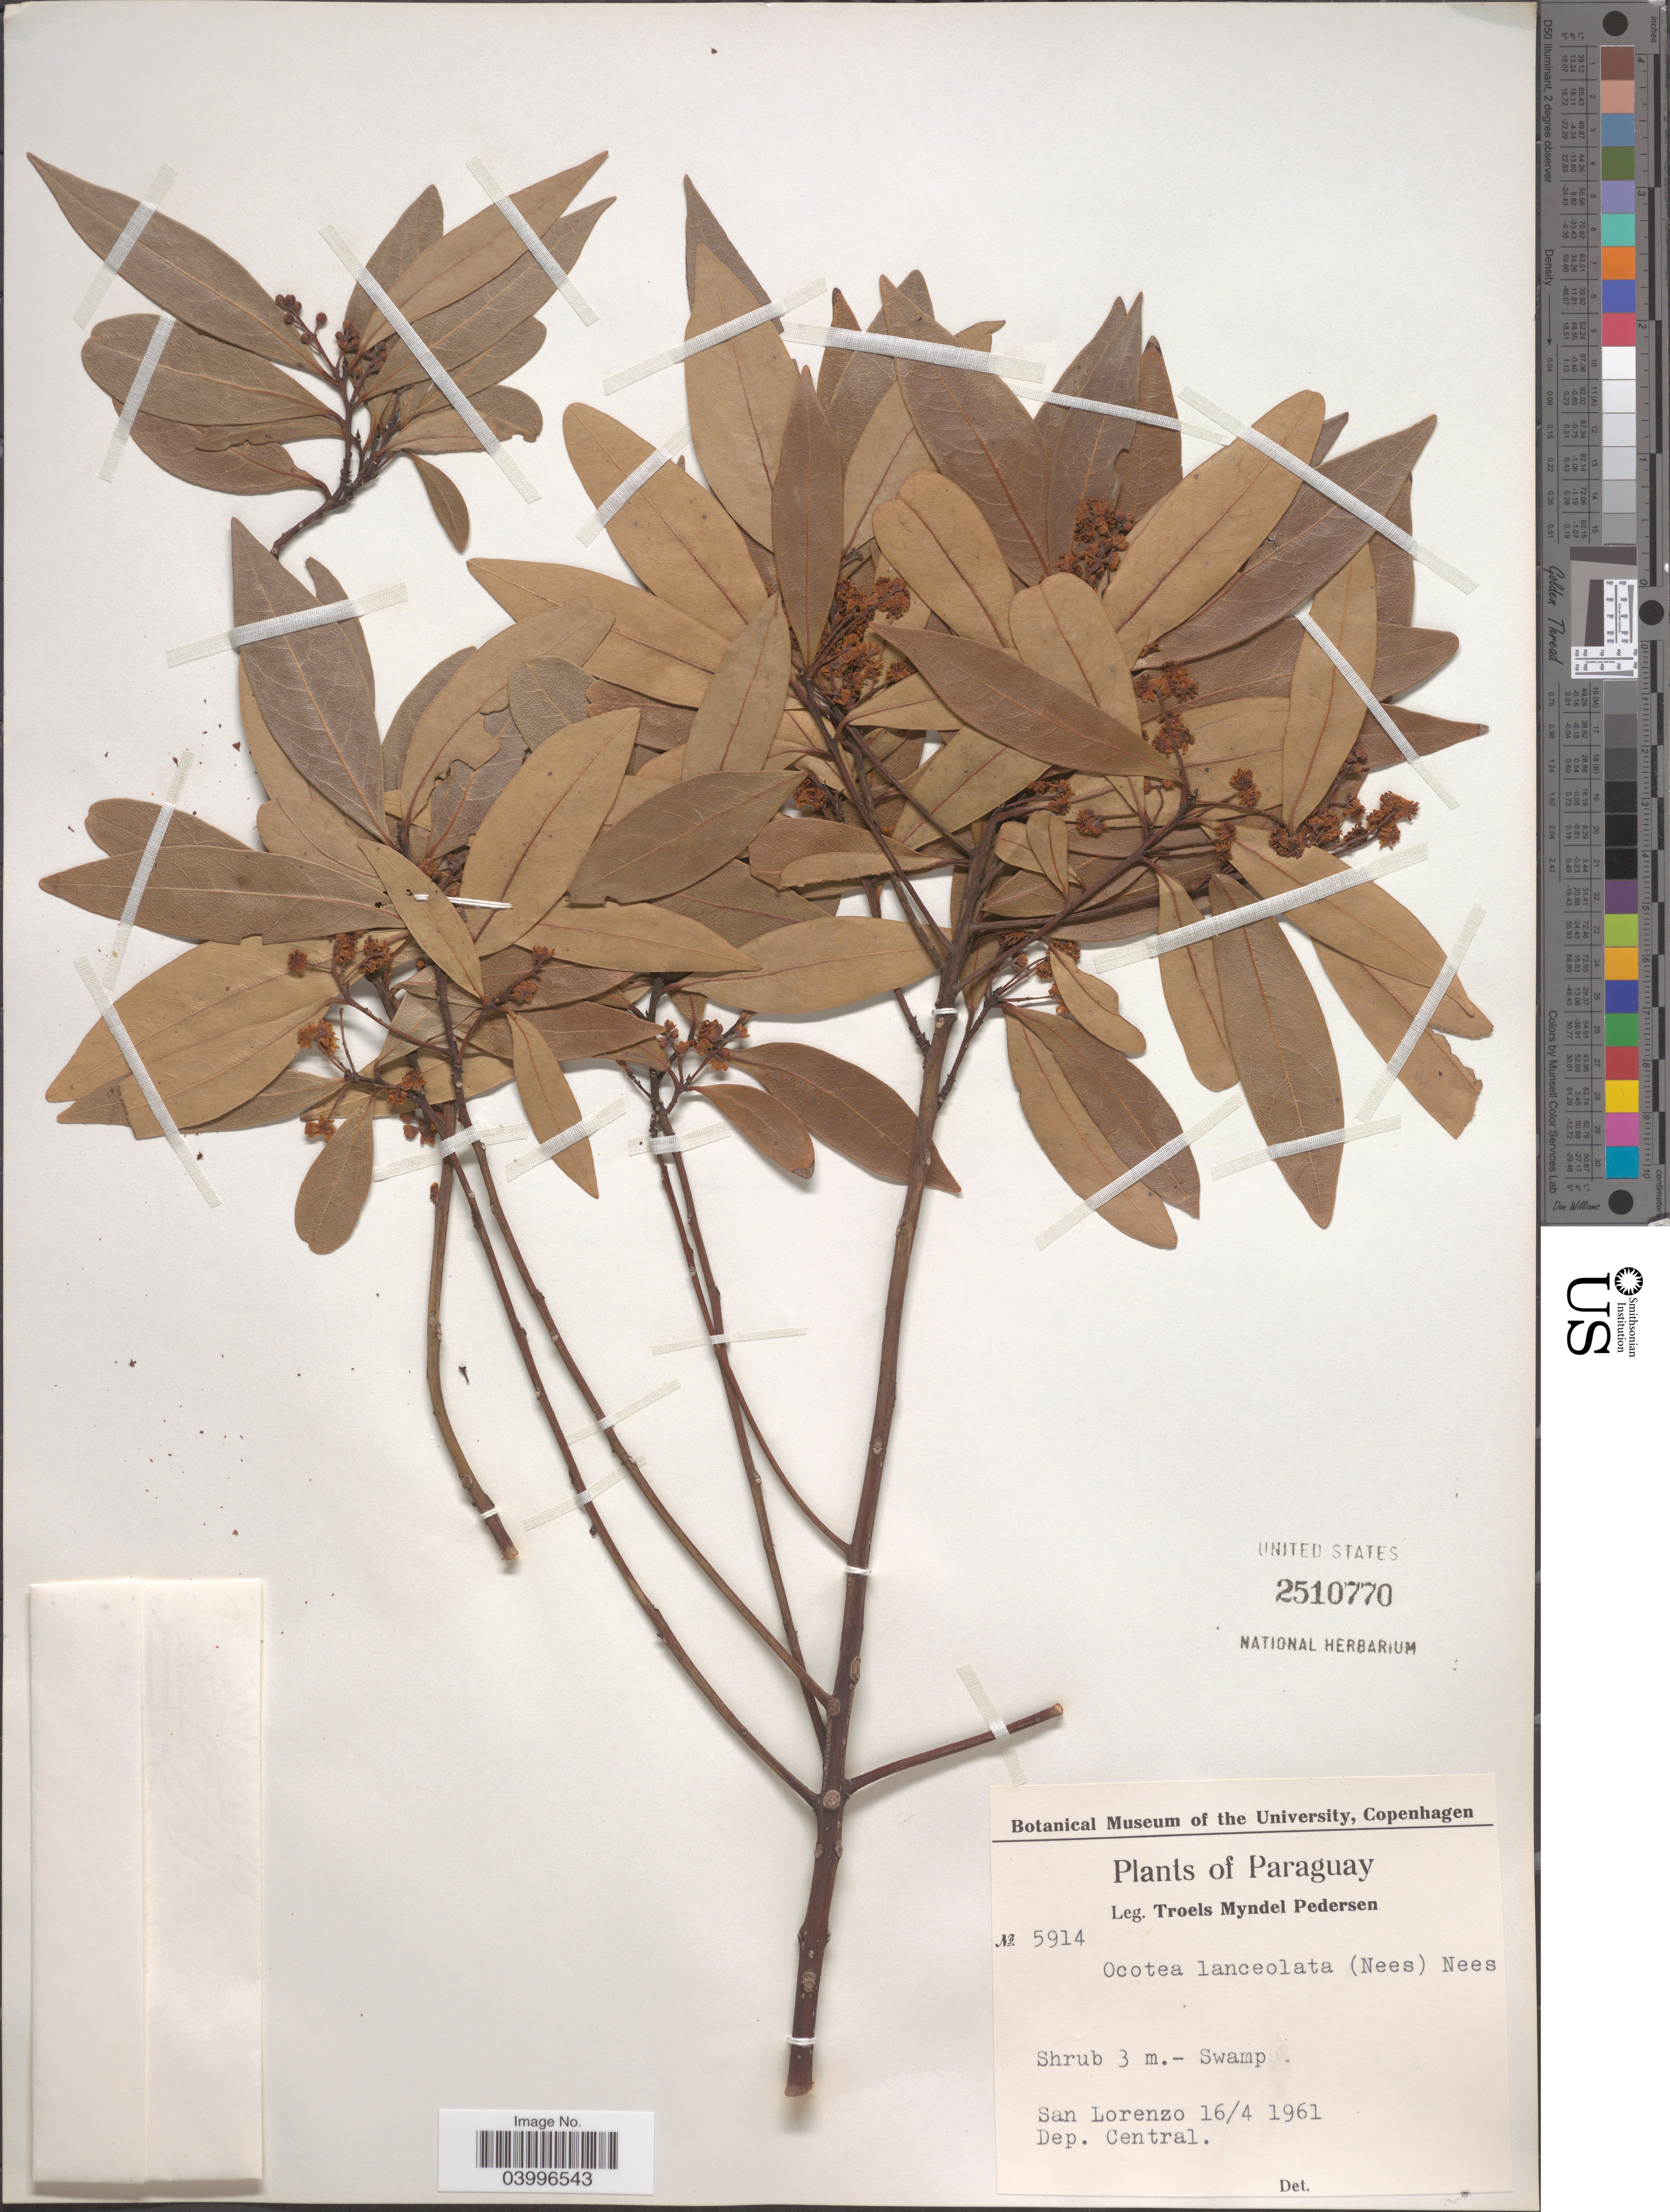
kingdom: Plantae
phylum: Tracheophyta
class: Magnoliopsida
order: Laurales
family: Lauraceae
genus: Ocotea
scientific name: Ocotea lanceolata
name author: Nees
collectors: T. Pederson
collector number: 5914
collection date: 1961-04-16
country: Paraguay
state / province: Central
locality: San Lorenzo. Dep. Central.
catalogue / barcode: US 2510770